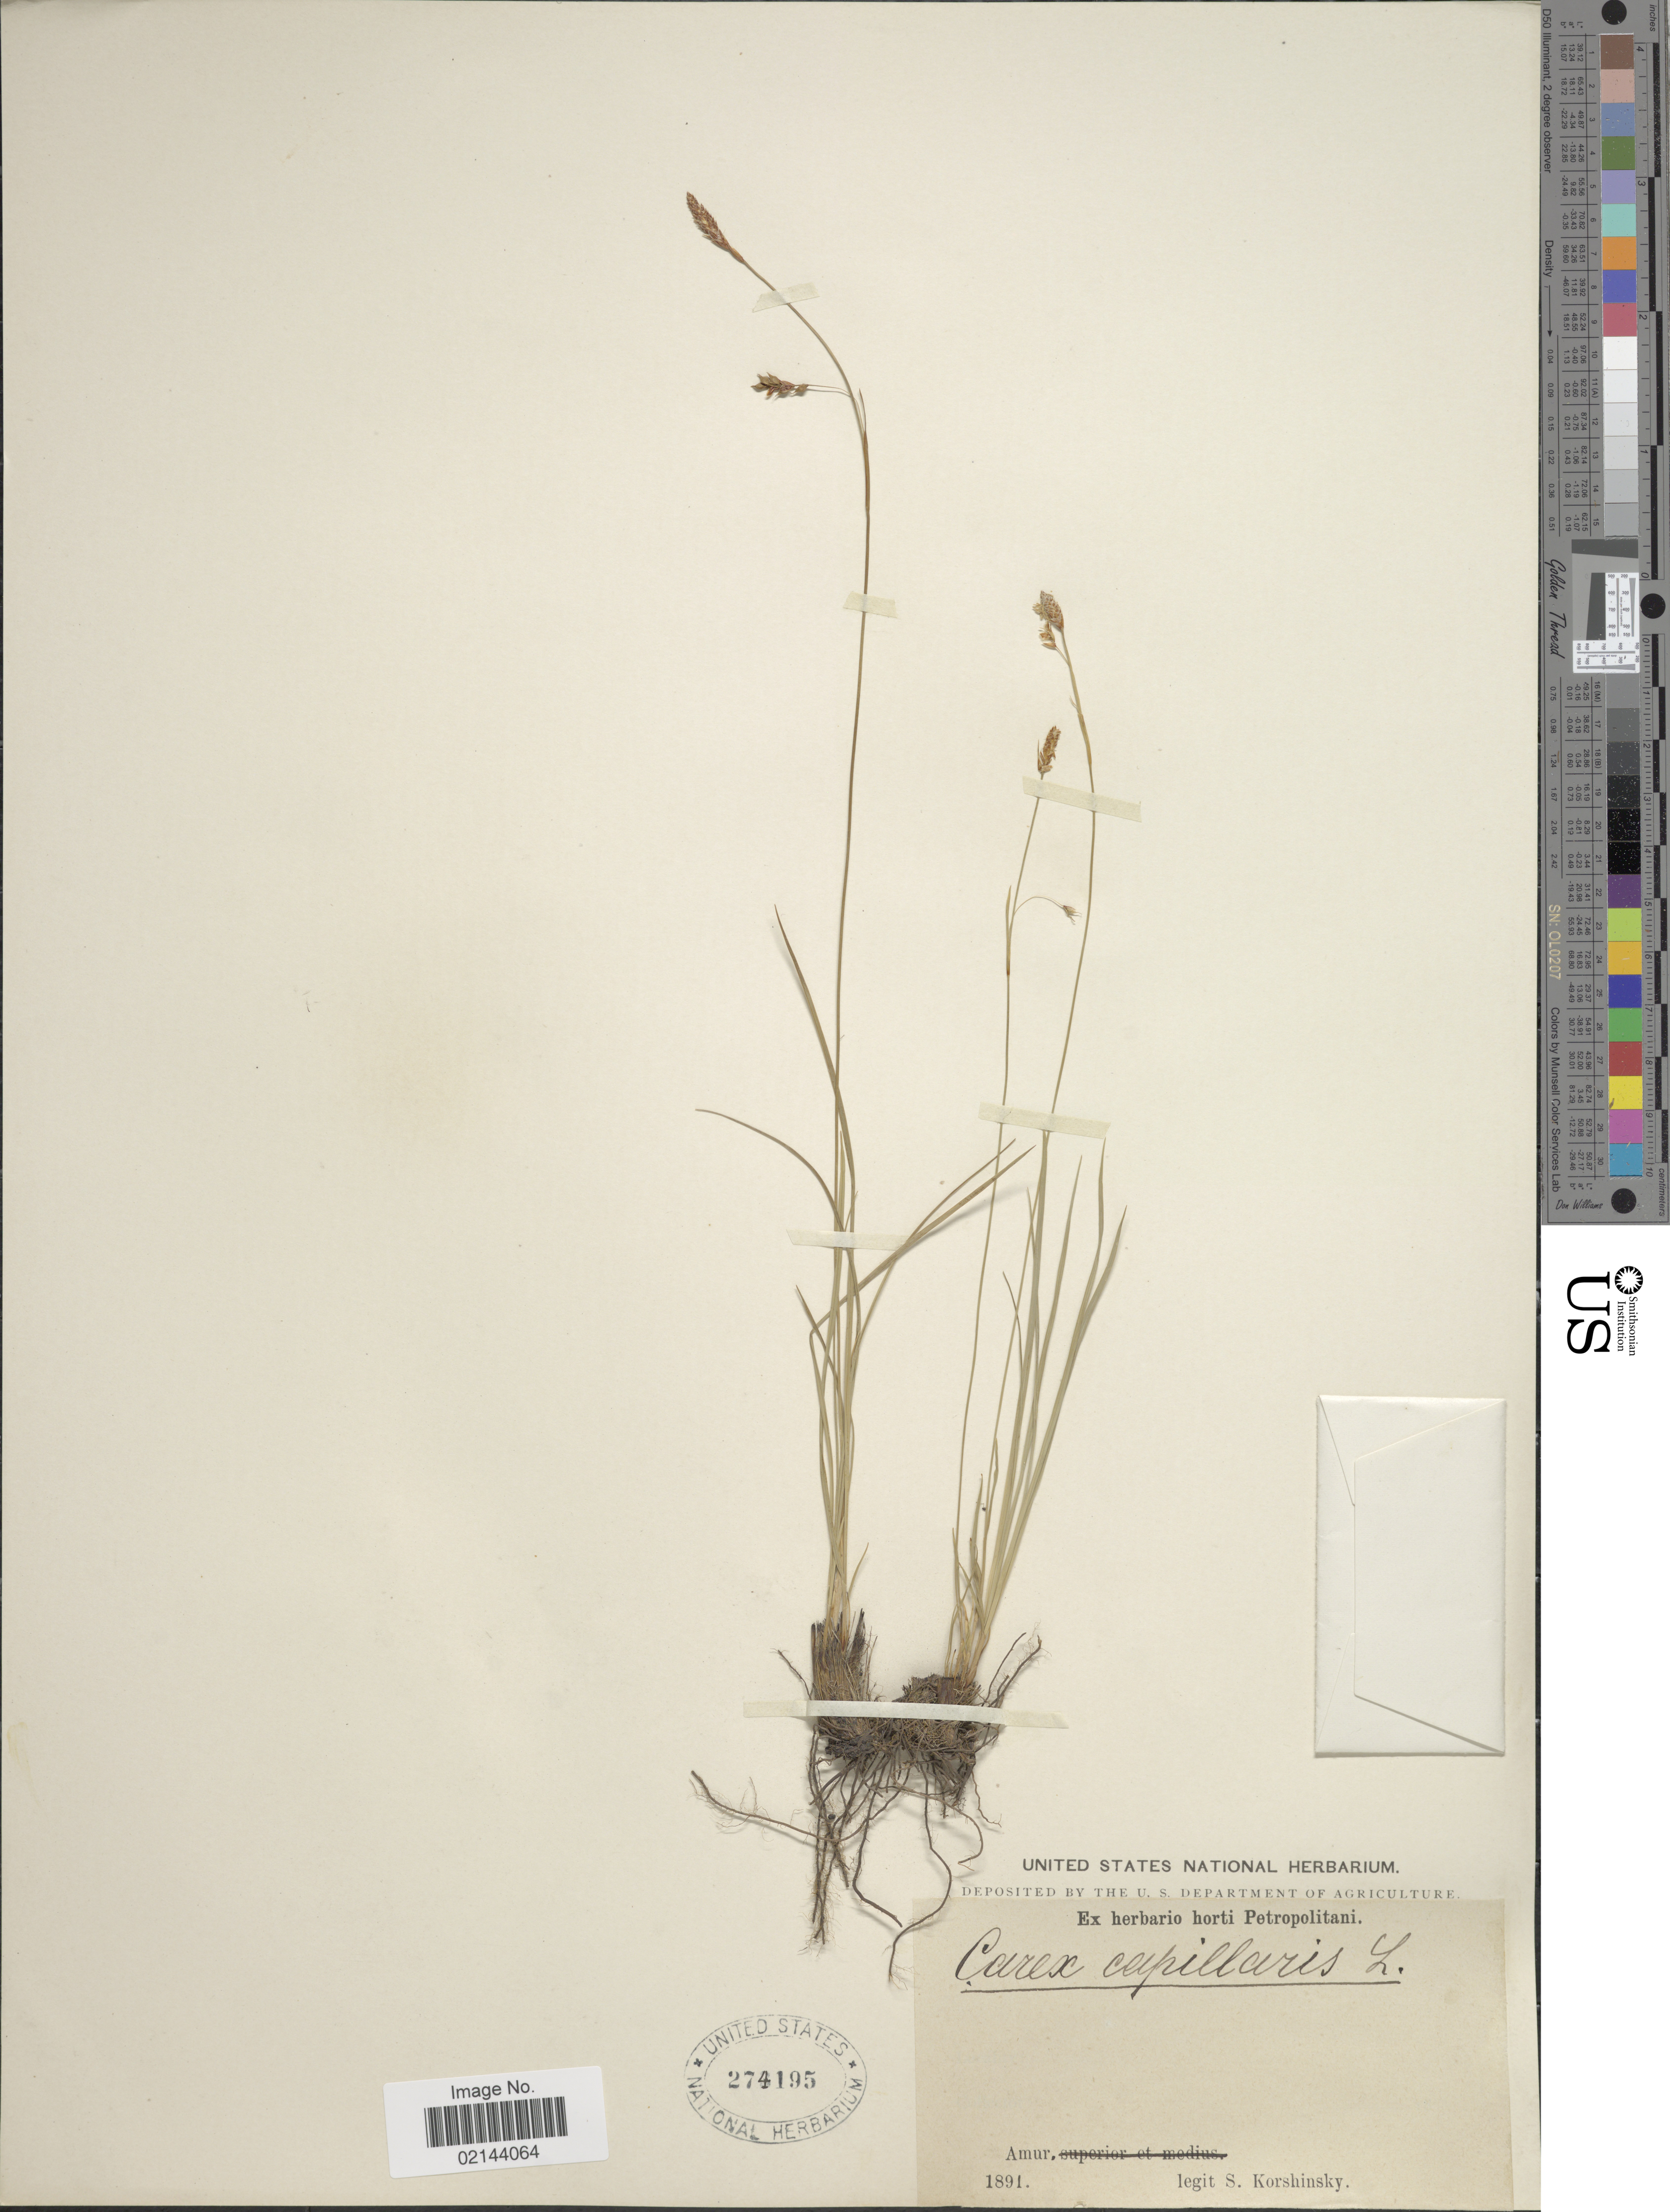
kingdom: Plantae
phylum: Tracheophyta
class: Liliopsida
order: Poales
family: Cyperaceae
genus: Carex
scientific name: Carex capillaris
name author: L.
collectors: S. I. Korshinsky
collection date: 1891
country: Russian Federation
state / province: Amur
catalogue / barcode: US 274195